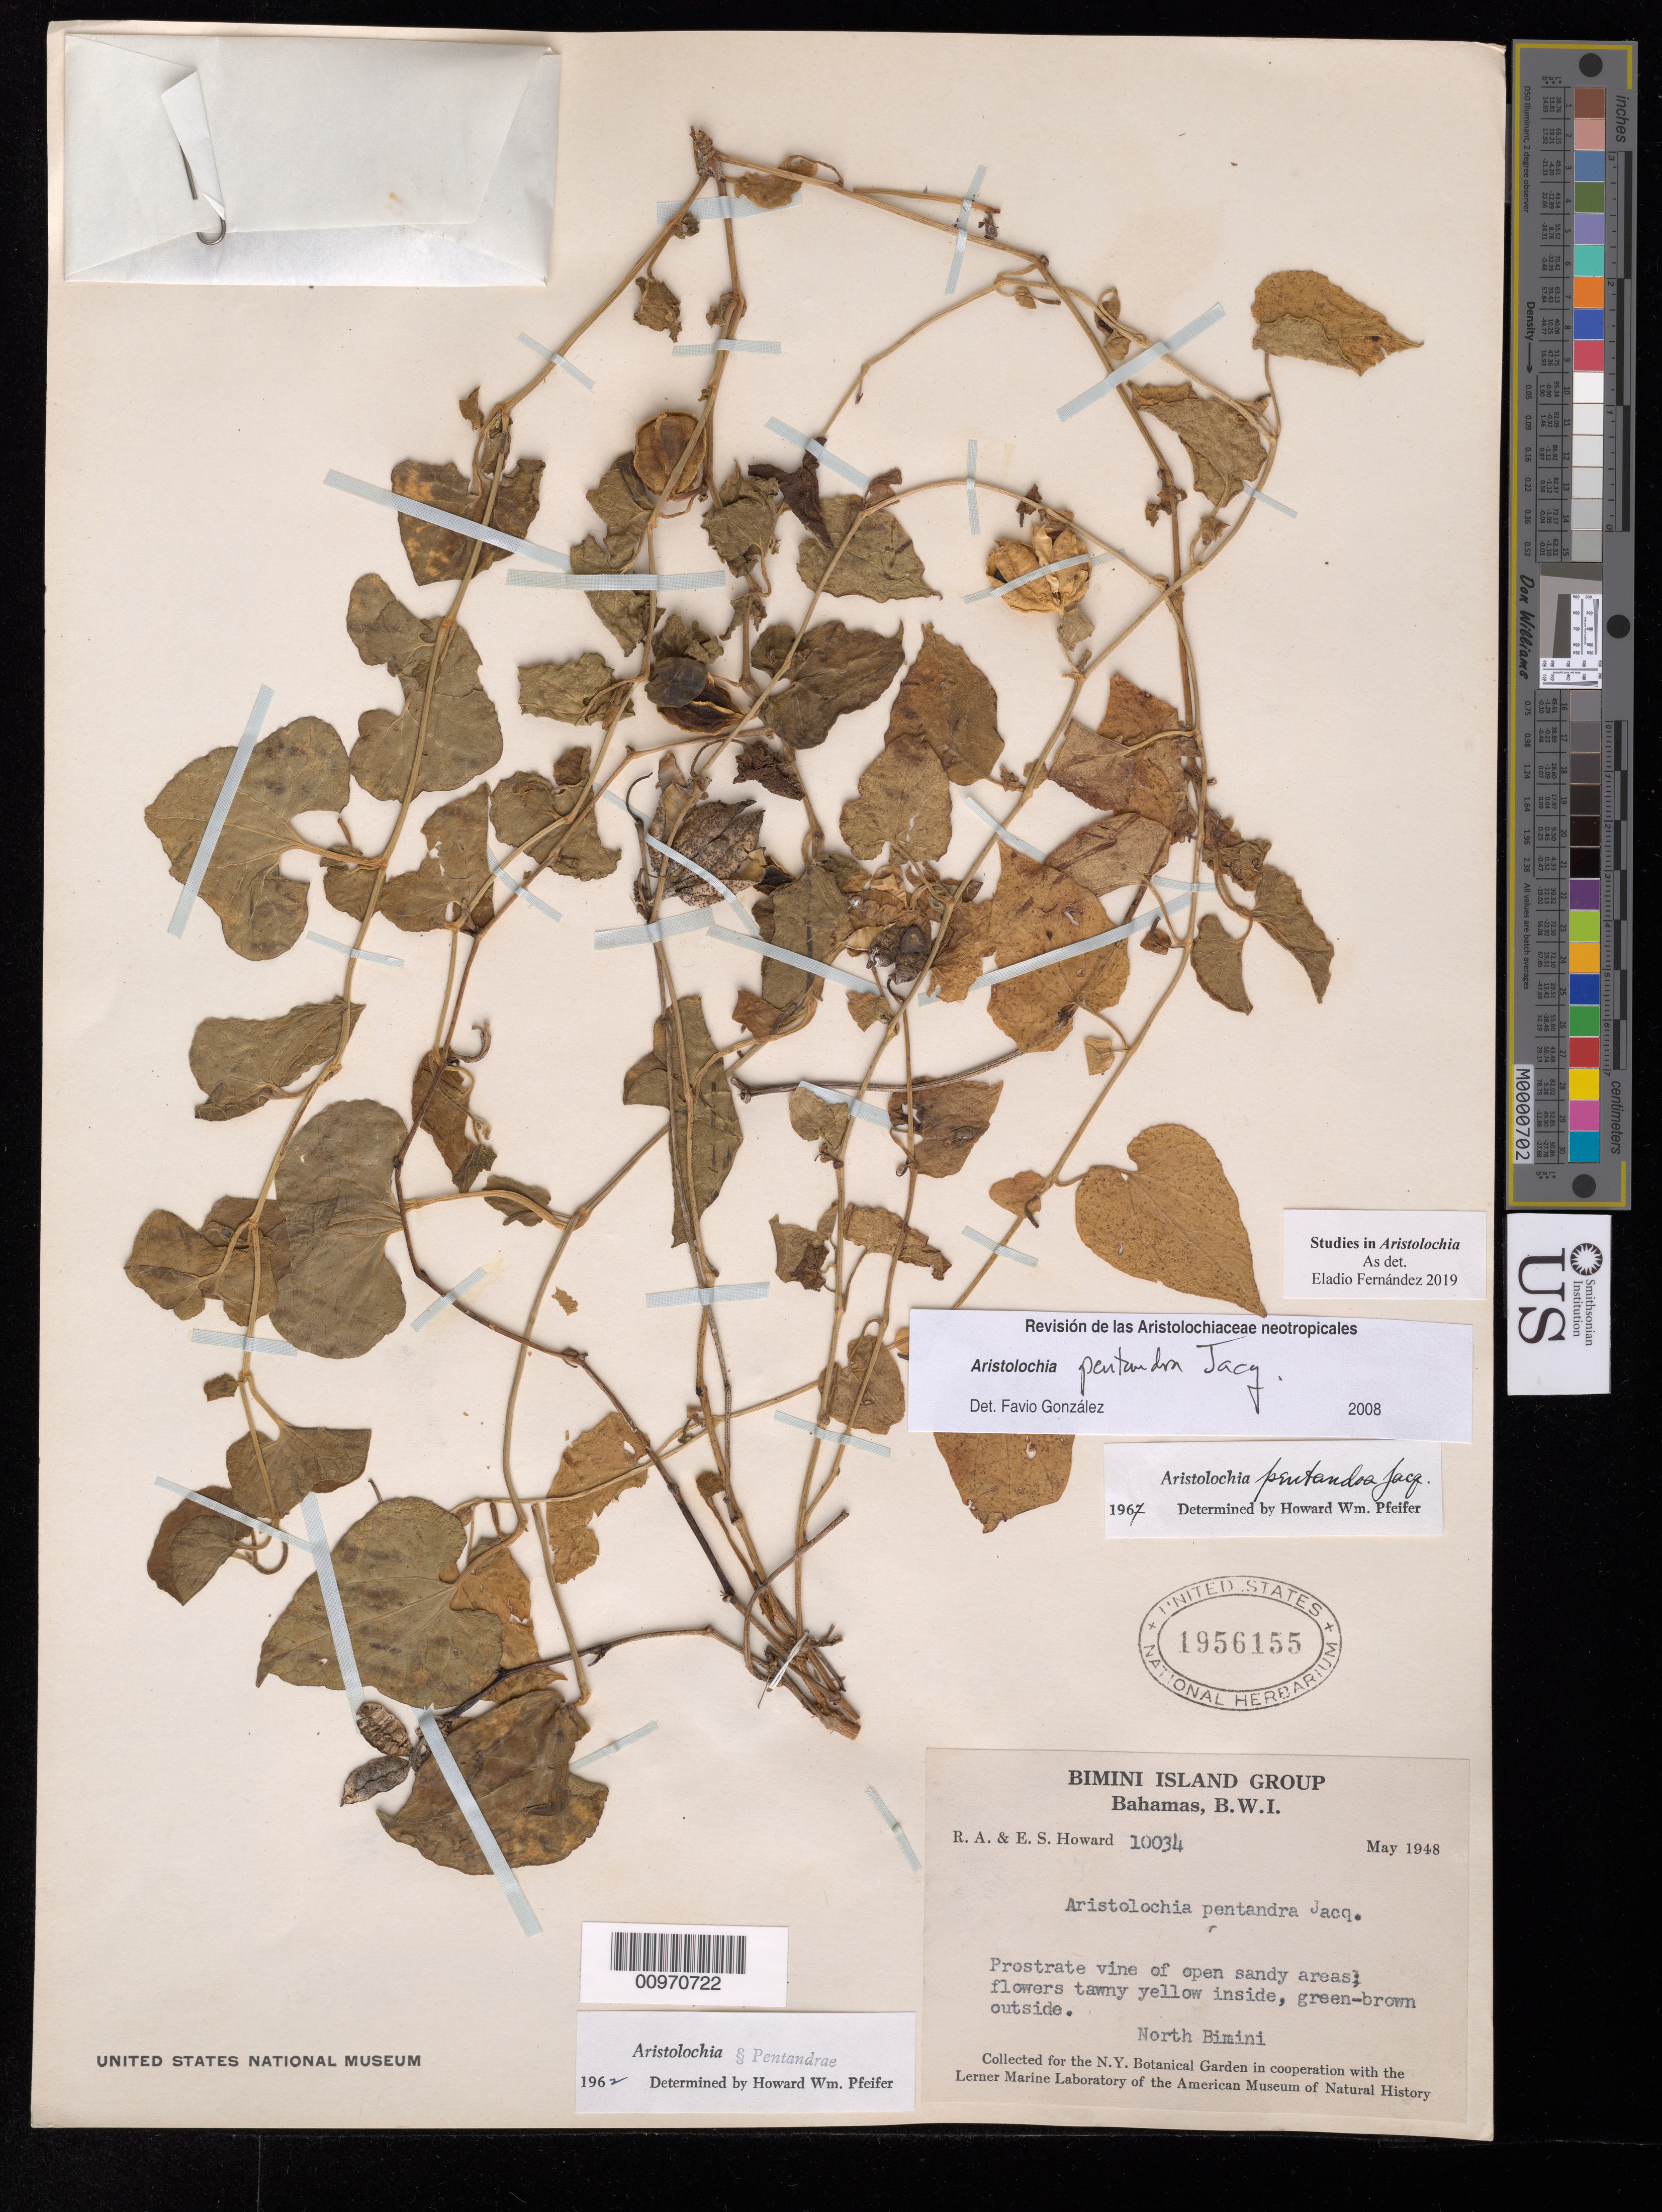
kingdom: Plantae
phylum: Tracheophyta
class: Magnoliopsida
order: Piperales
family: Aristolochiaceae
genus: Aristolochia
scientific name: Aristolochia pentandra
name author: Sessé & Moc.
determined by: González, F., (COL), Universidad Nacional de Colombia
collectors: R. A. Howard & E. S. Howard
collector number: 10034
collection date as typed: May 1948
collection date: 1948-05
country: Bahamas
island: North Bimini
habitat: Open sandy areas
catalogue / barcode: US 1956155